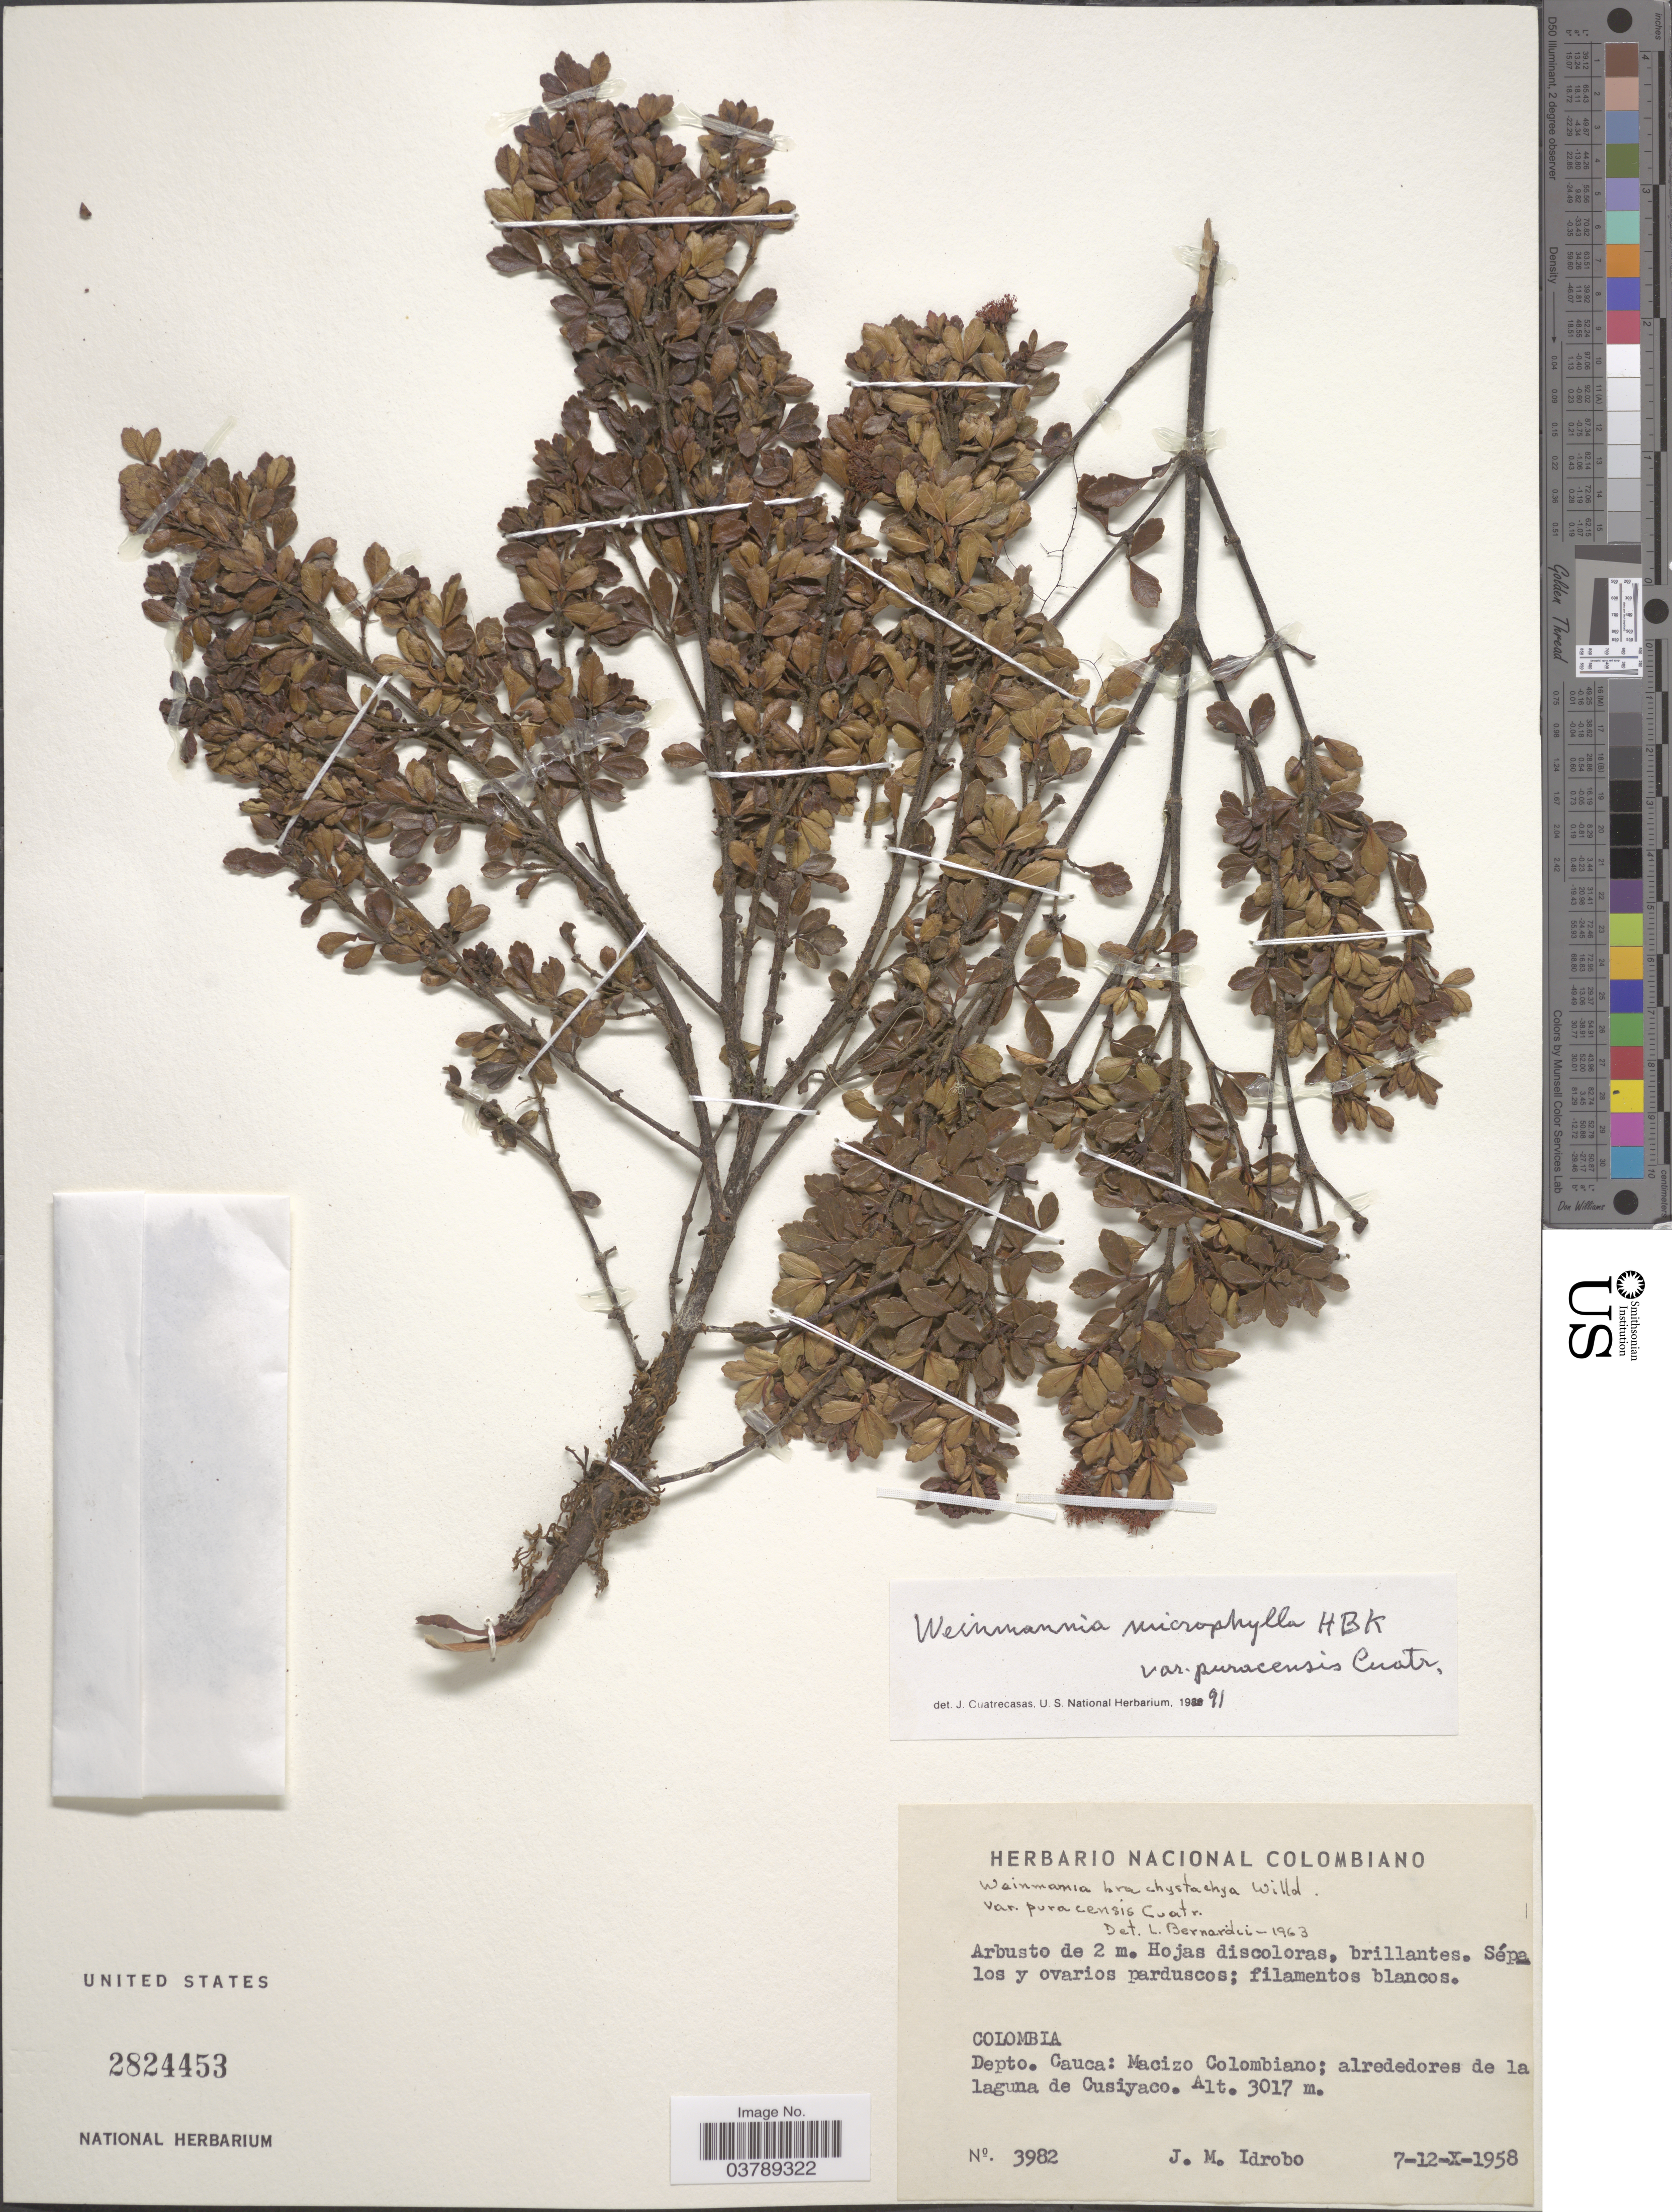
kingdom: Plantae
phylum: Tracheophyta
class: Magnoliopsida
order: Oxalidales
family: Cunoniaceae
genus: Weinmannia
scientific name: Weinmannia microphylla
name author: Kunth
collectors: J. M. Idrobo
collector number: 3982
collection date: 1958-10-07/1958-10-12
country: Colombia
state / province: Cauca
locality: Depto. Cauca: Macizo Colombiano; alrededores de la laguna de Cusiyaco.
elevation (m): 3017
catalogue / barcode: US 2824453